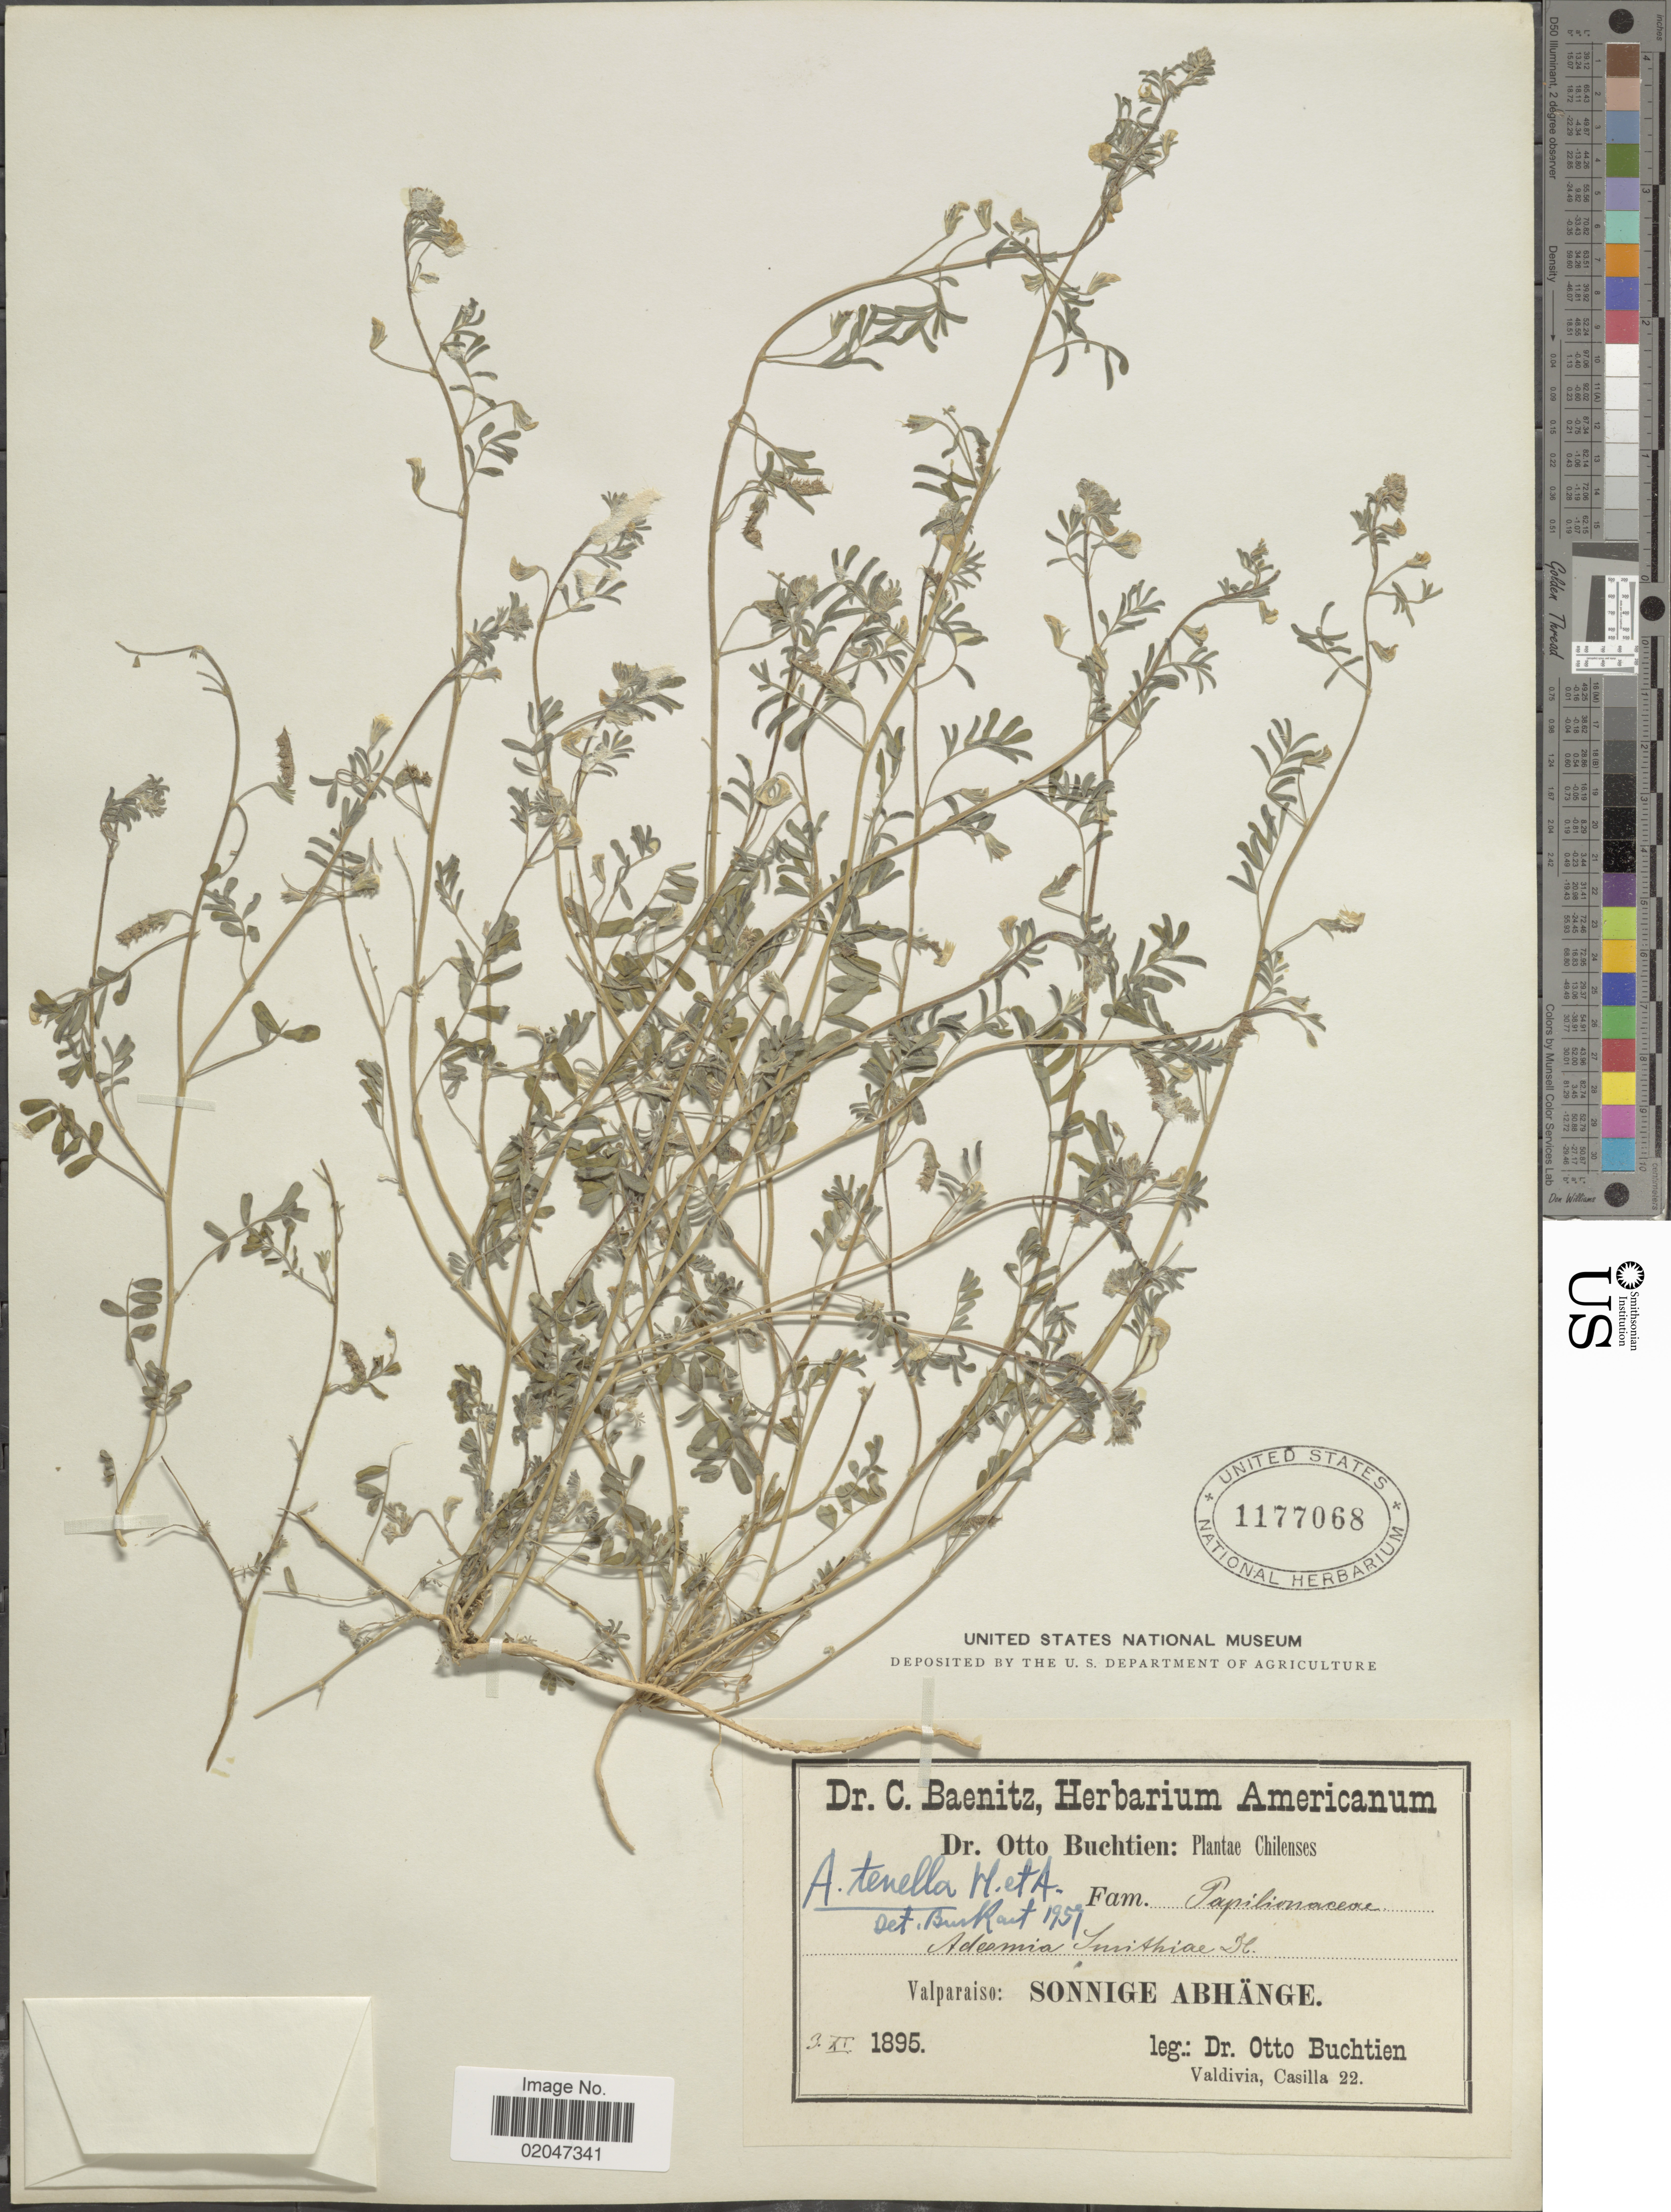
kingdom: Plantae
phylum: Tracheophyta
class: Magnoliopsida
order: Fabales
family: Fabaceae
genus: Adesmia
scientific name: Adesmia tenella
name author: Hook. & Arn.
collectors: O. Buchtien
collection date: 1895-11-03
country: Chile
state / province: Valparaíso (V)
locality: Chilenses. Valparaiso: Sonnige Abhange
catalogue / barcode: US 1177068